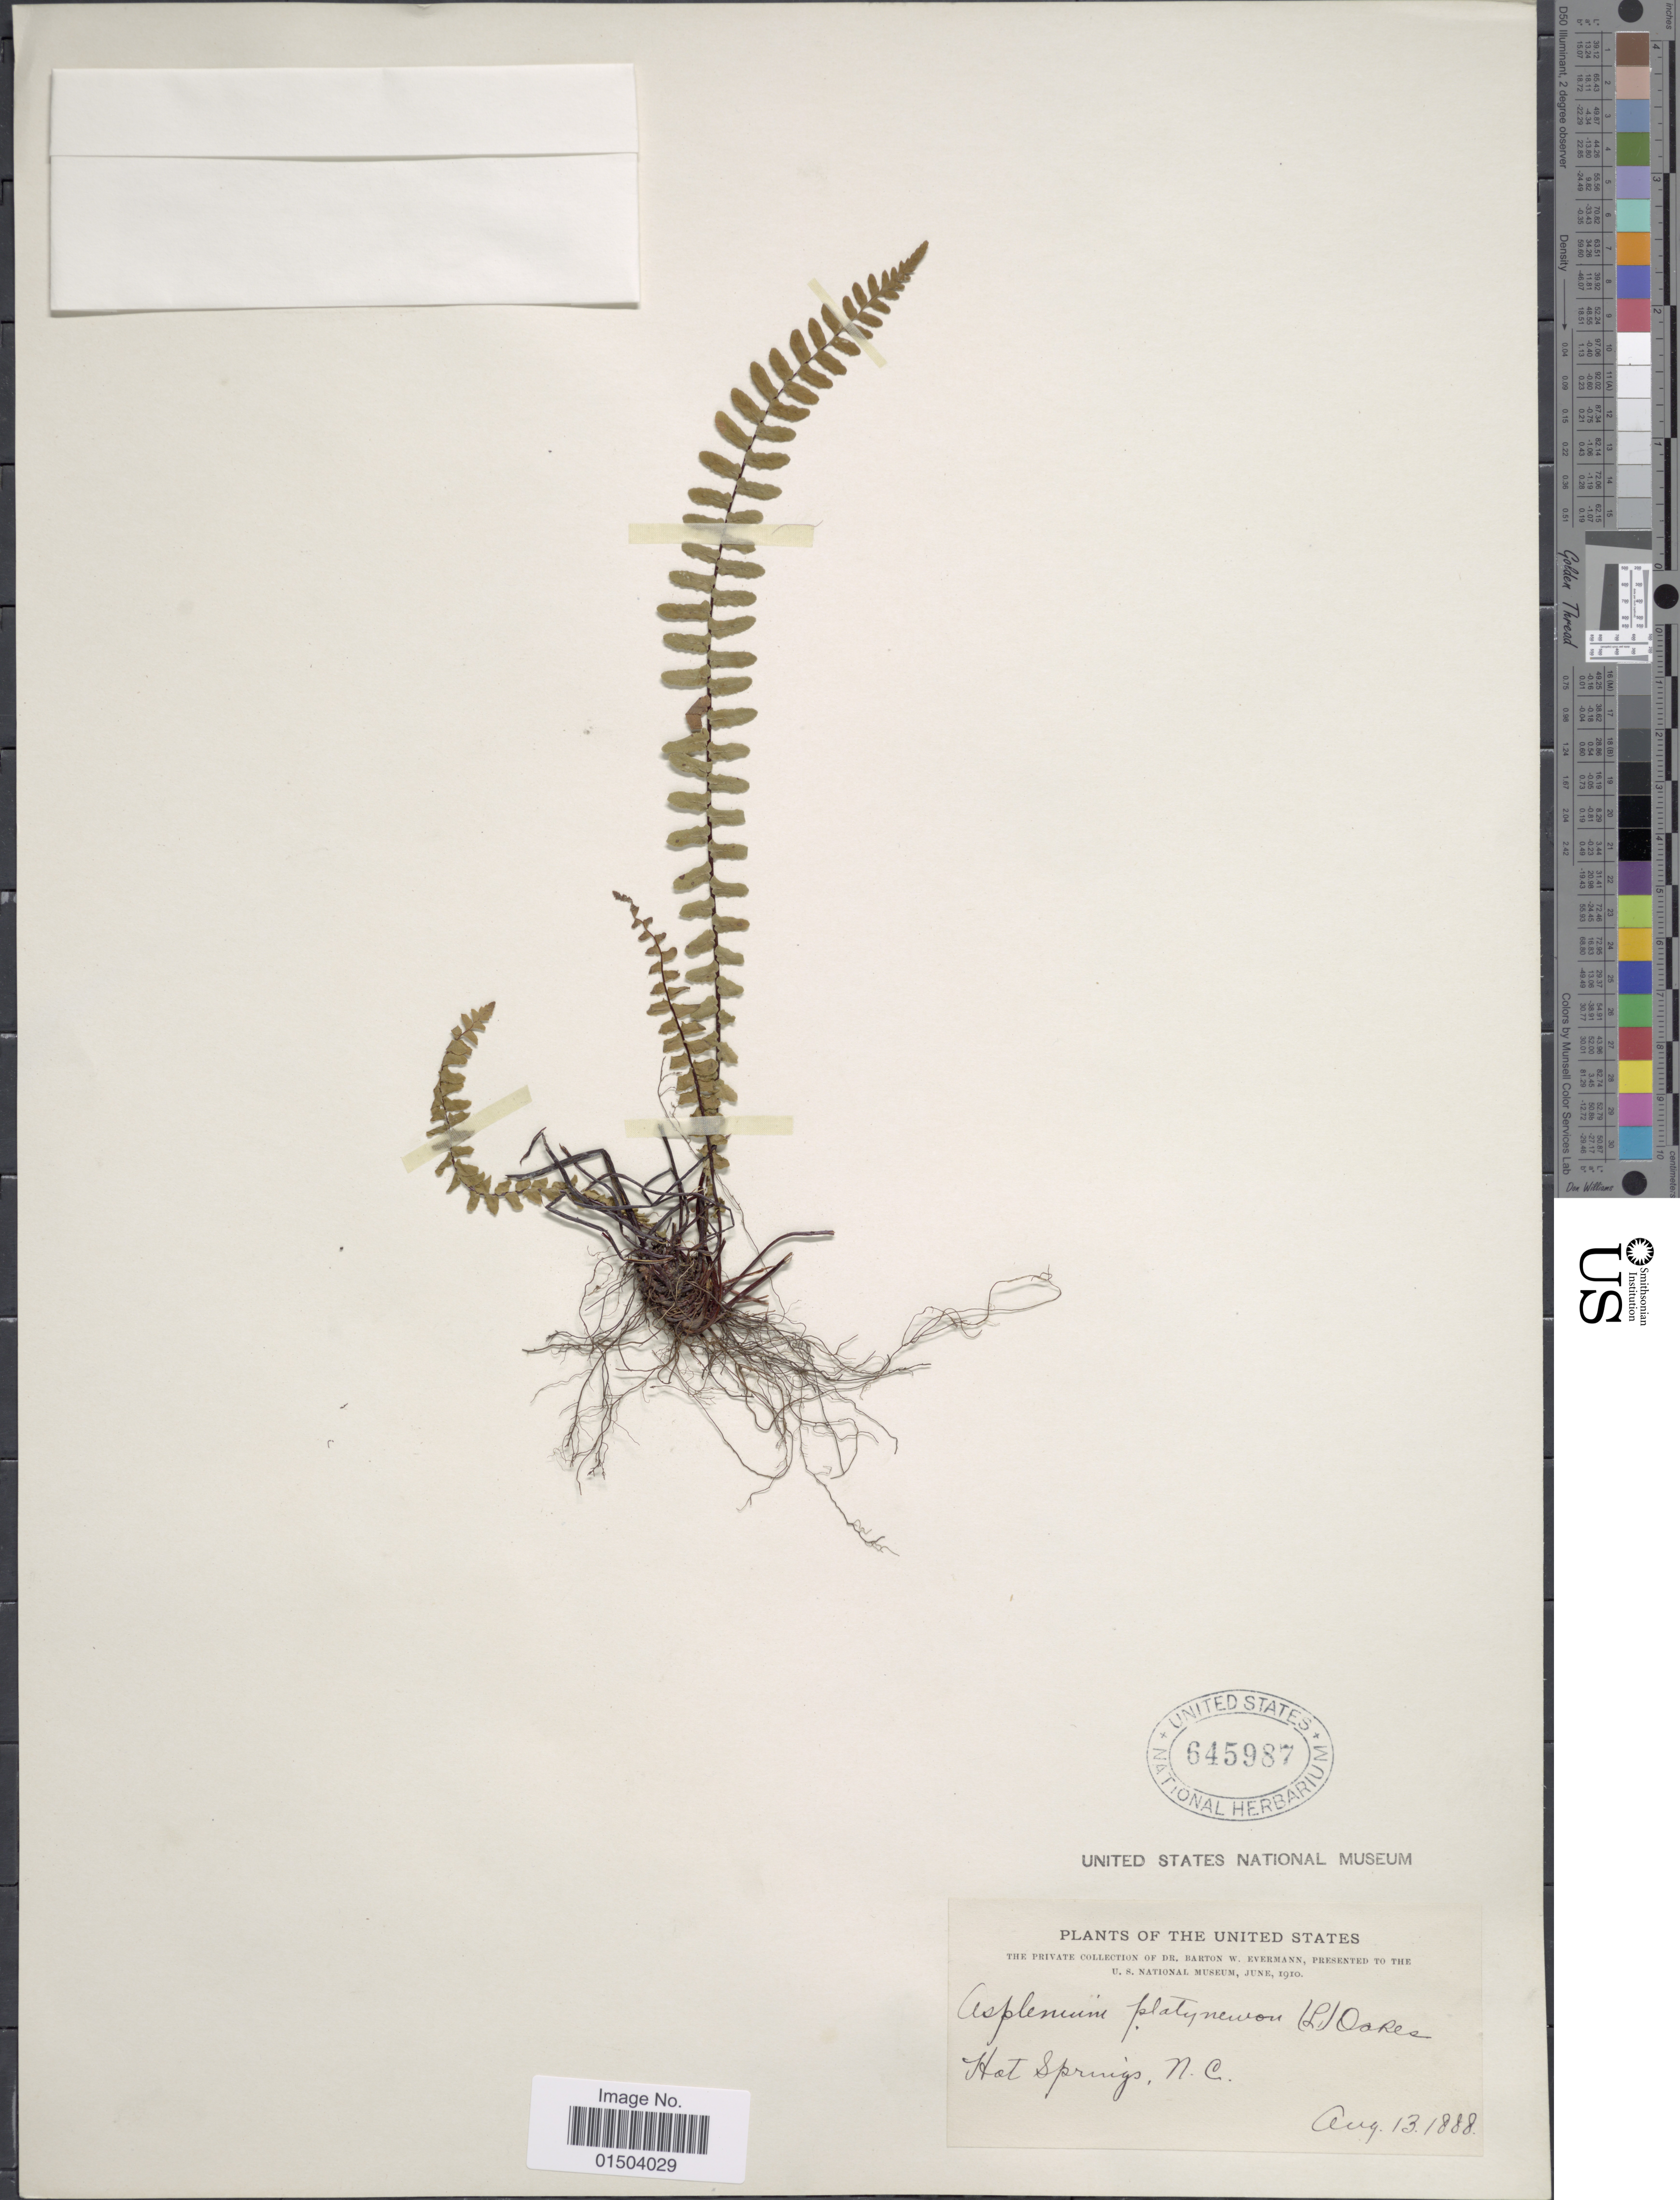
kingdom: Plantae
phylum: Tracheophyta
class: Polypodiopsida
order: Polypodiales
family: Aspleniaceae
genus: Asplenium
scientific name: Asplenium platyneuron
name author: (L.) Britton, Stearns & Poggenb.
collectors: B. W. Evermann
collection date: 1888-08-13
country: United States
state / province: North Carolina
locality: Hot Springs.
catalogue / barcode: US 645987